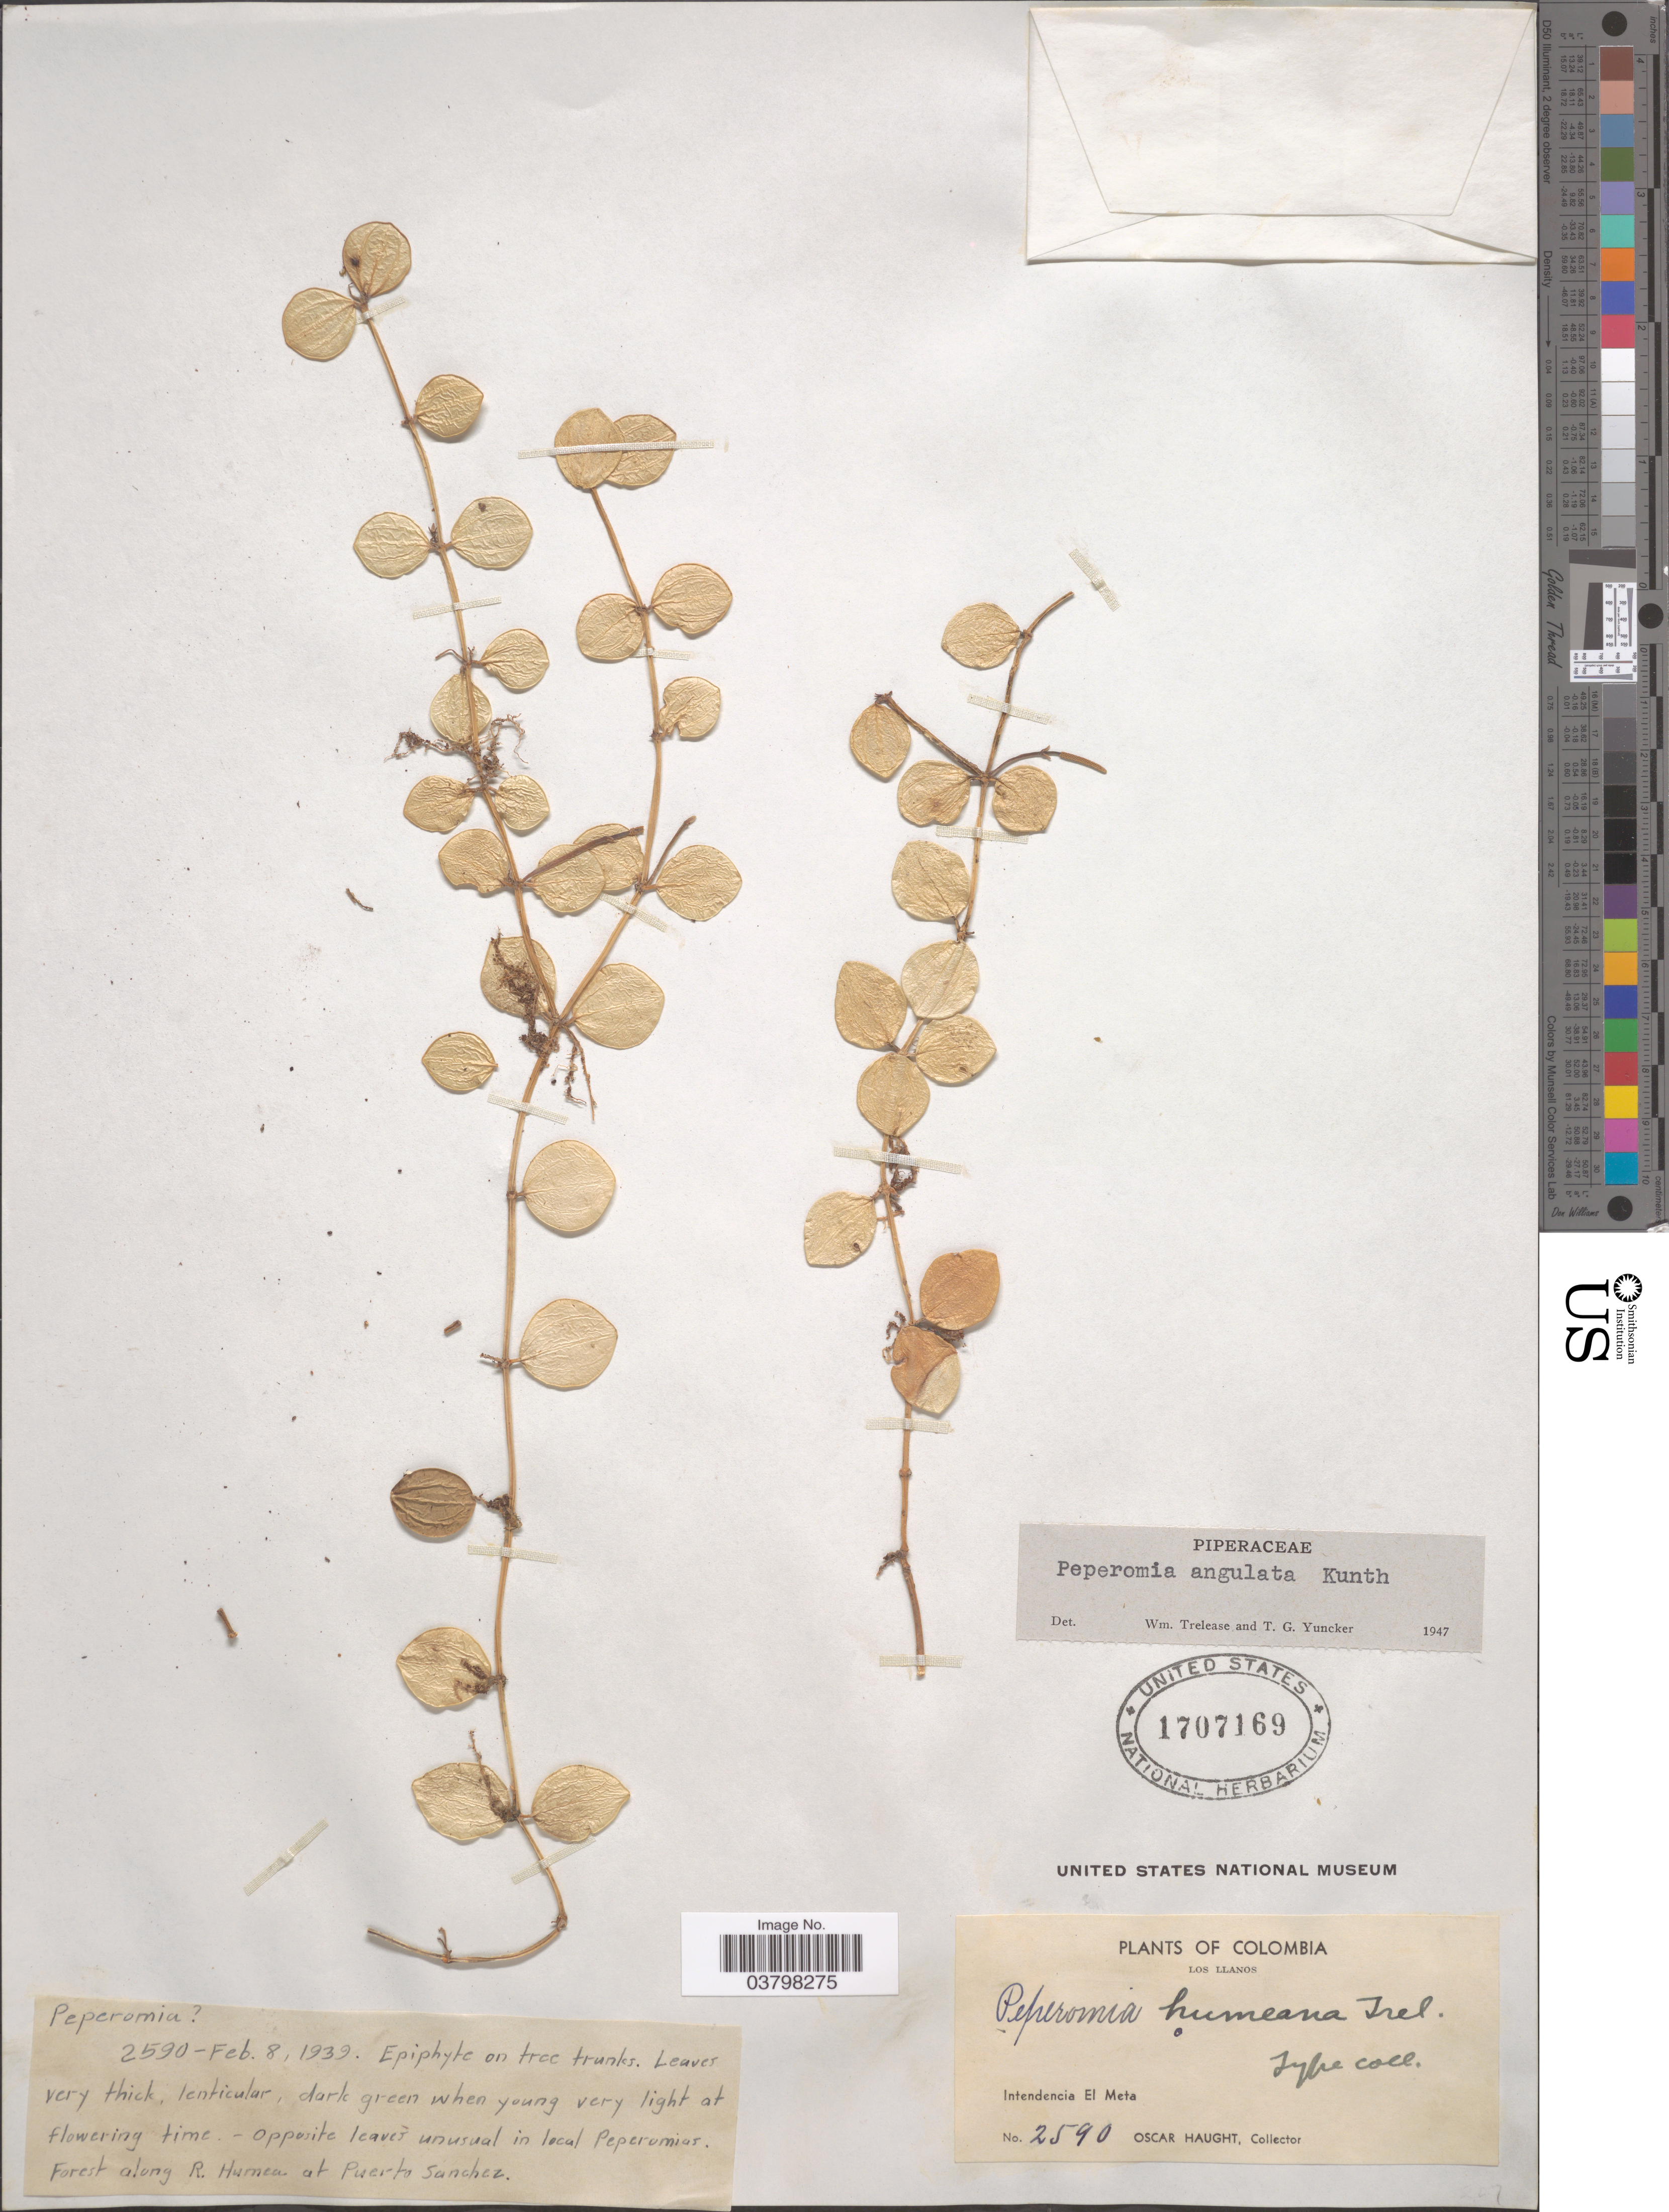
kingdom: Plantae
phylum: Tracheophyta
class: Magnoliopsida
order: Piperales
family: Piperaceae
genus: Peperomia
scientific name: Peperomia quadrangularis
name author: (J.V. Thomps.) A. Dietr.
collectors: O. L. Haught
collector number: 2590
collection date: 1939-02-08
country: Colombia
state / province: Meta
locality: Los Llanos. Intendencia El Meta. Forest along R. Humea at Puerto Sanchez.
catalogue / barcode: US 1707169